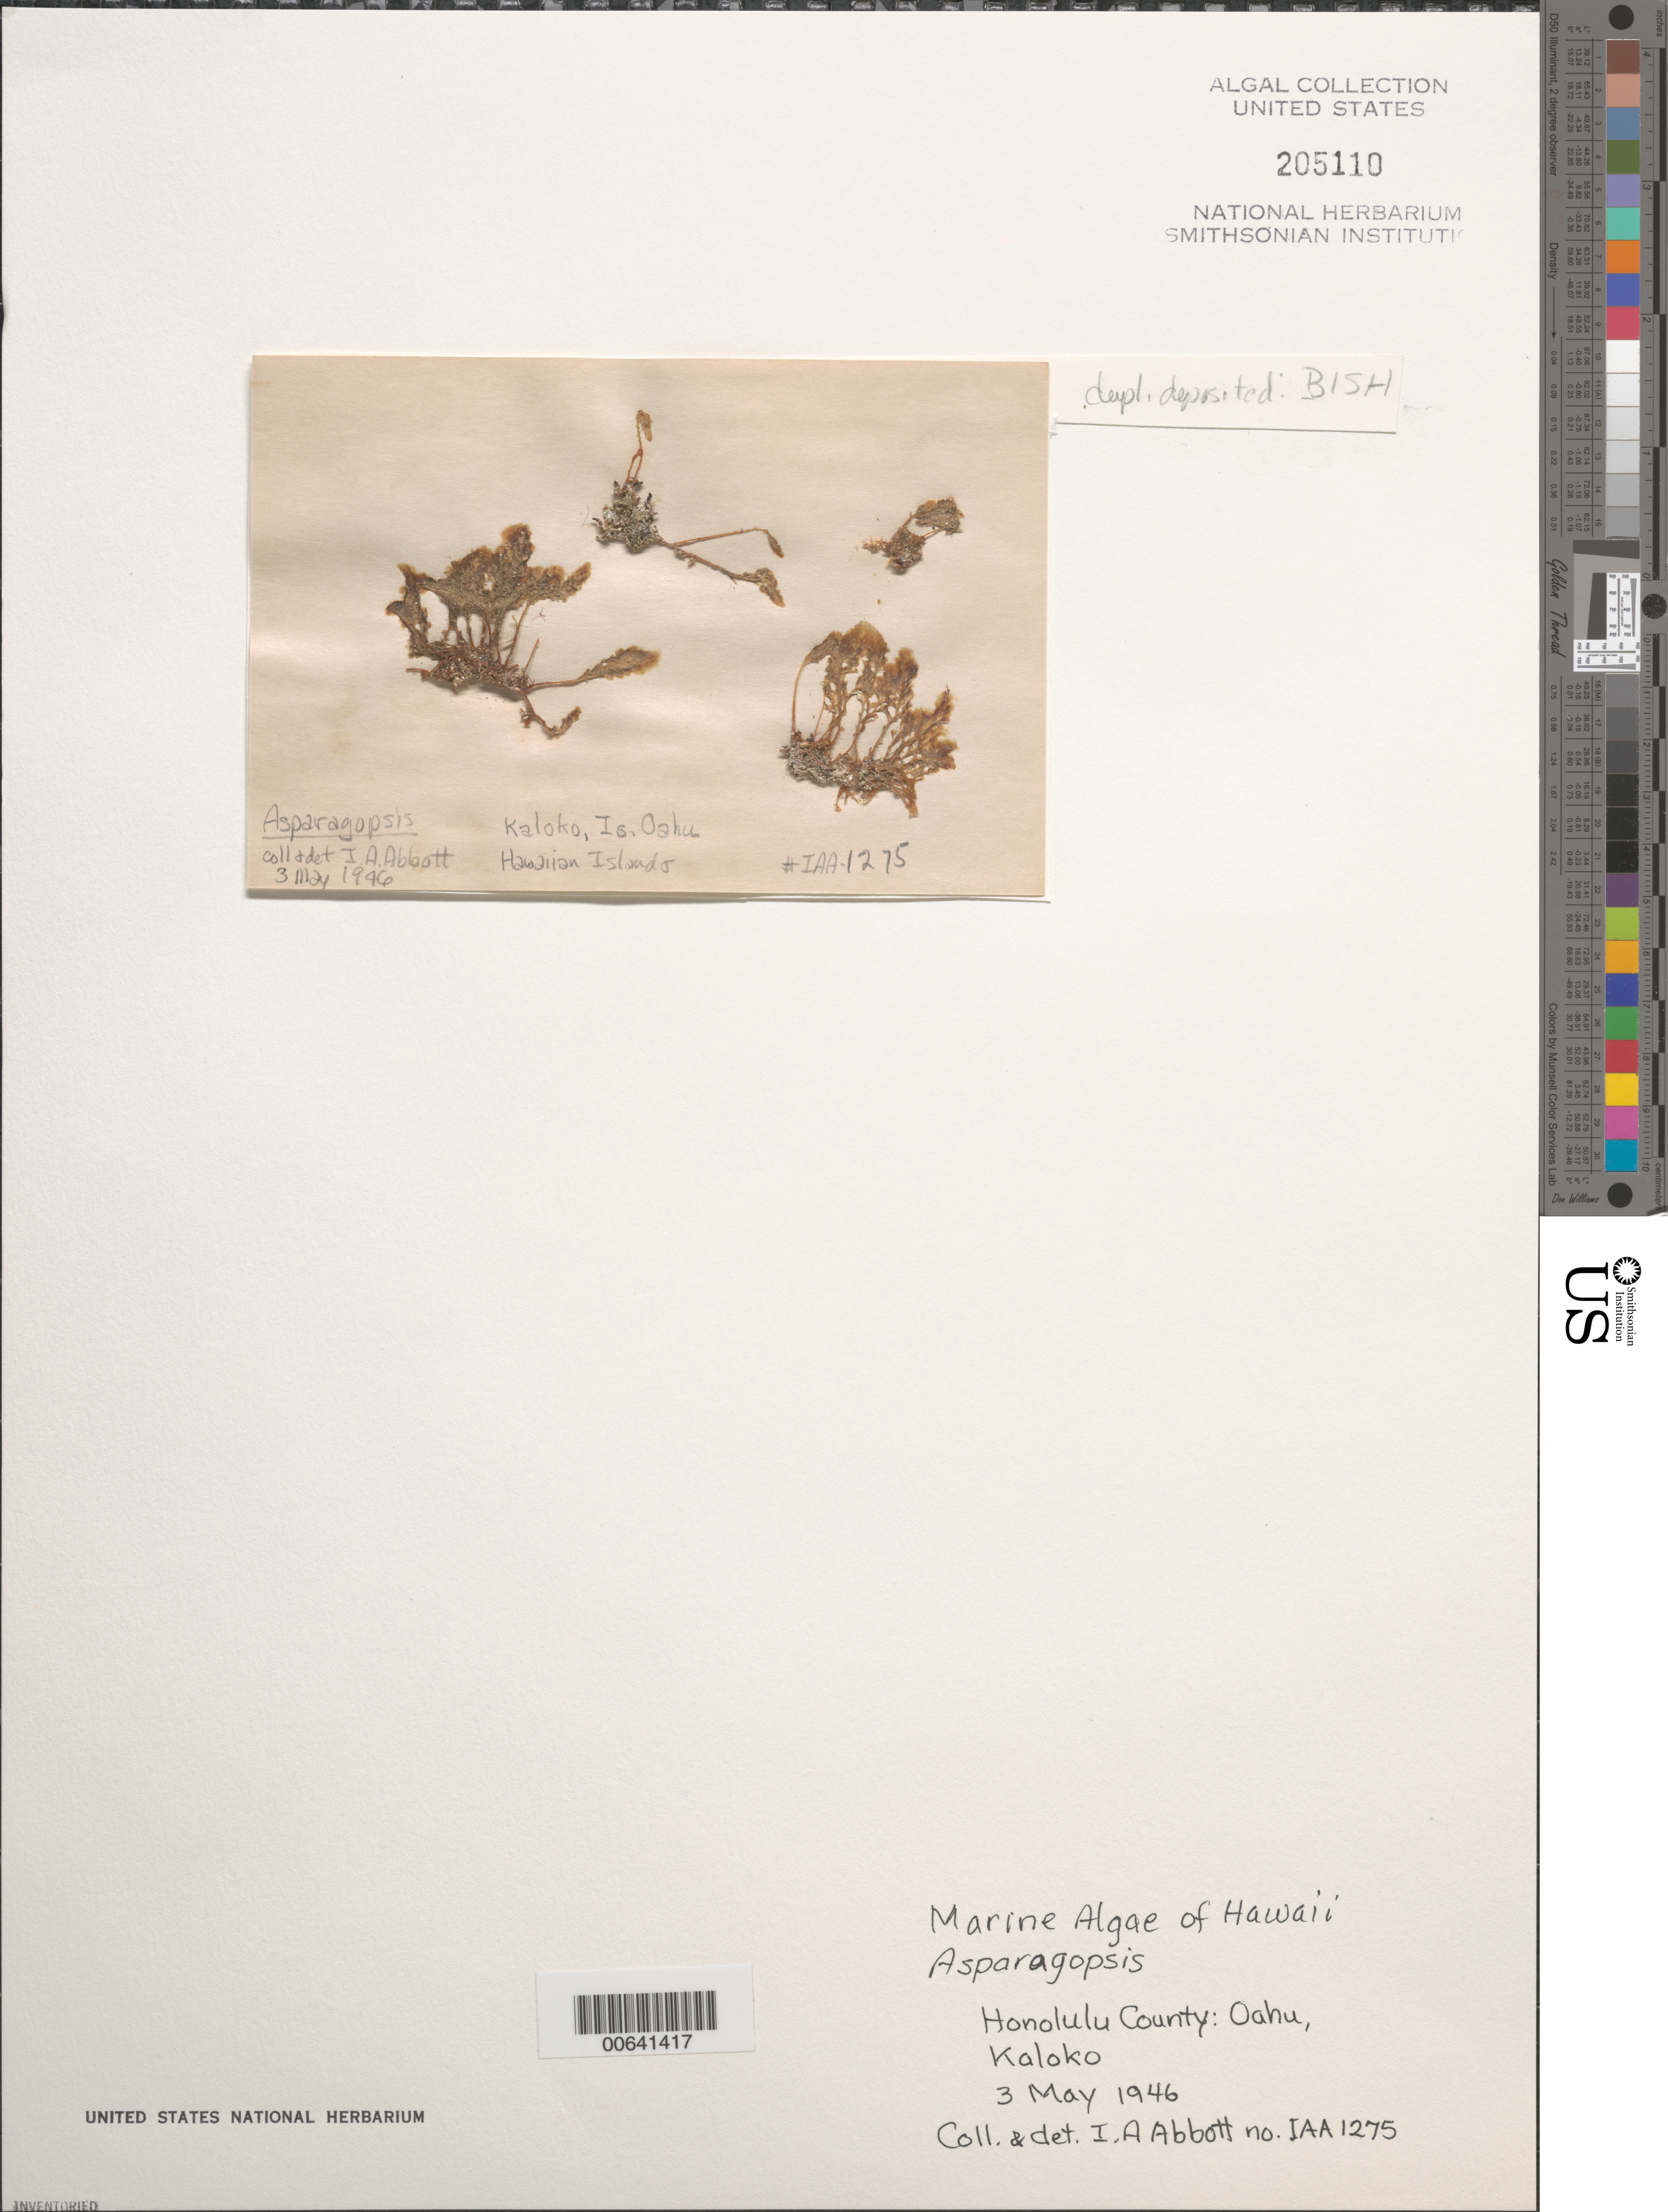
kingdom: Plantae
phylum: Rhodophyta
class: Florideophyceae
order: Bonnemaisoniales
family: Bonnemaisoniaceae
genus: Asparagopsis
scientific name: Asparagopsis sp.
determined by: Abbott, Isabella A.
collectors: I. A. Abbott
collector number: IAA 1275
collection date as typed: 03 May 1946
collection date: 1946-05-03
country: United States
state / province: Hawaii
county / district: Honolulu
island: Oahu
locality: Kaloko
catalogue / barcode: US 205110